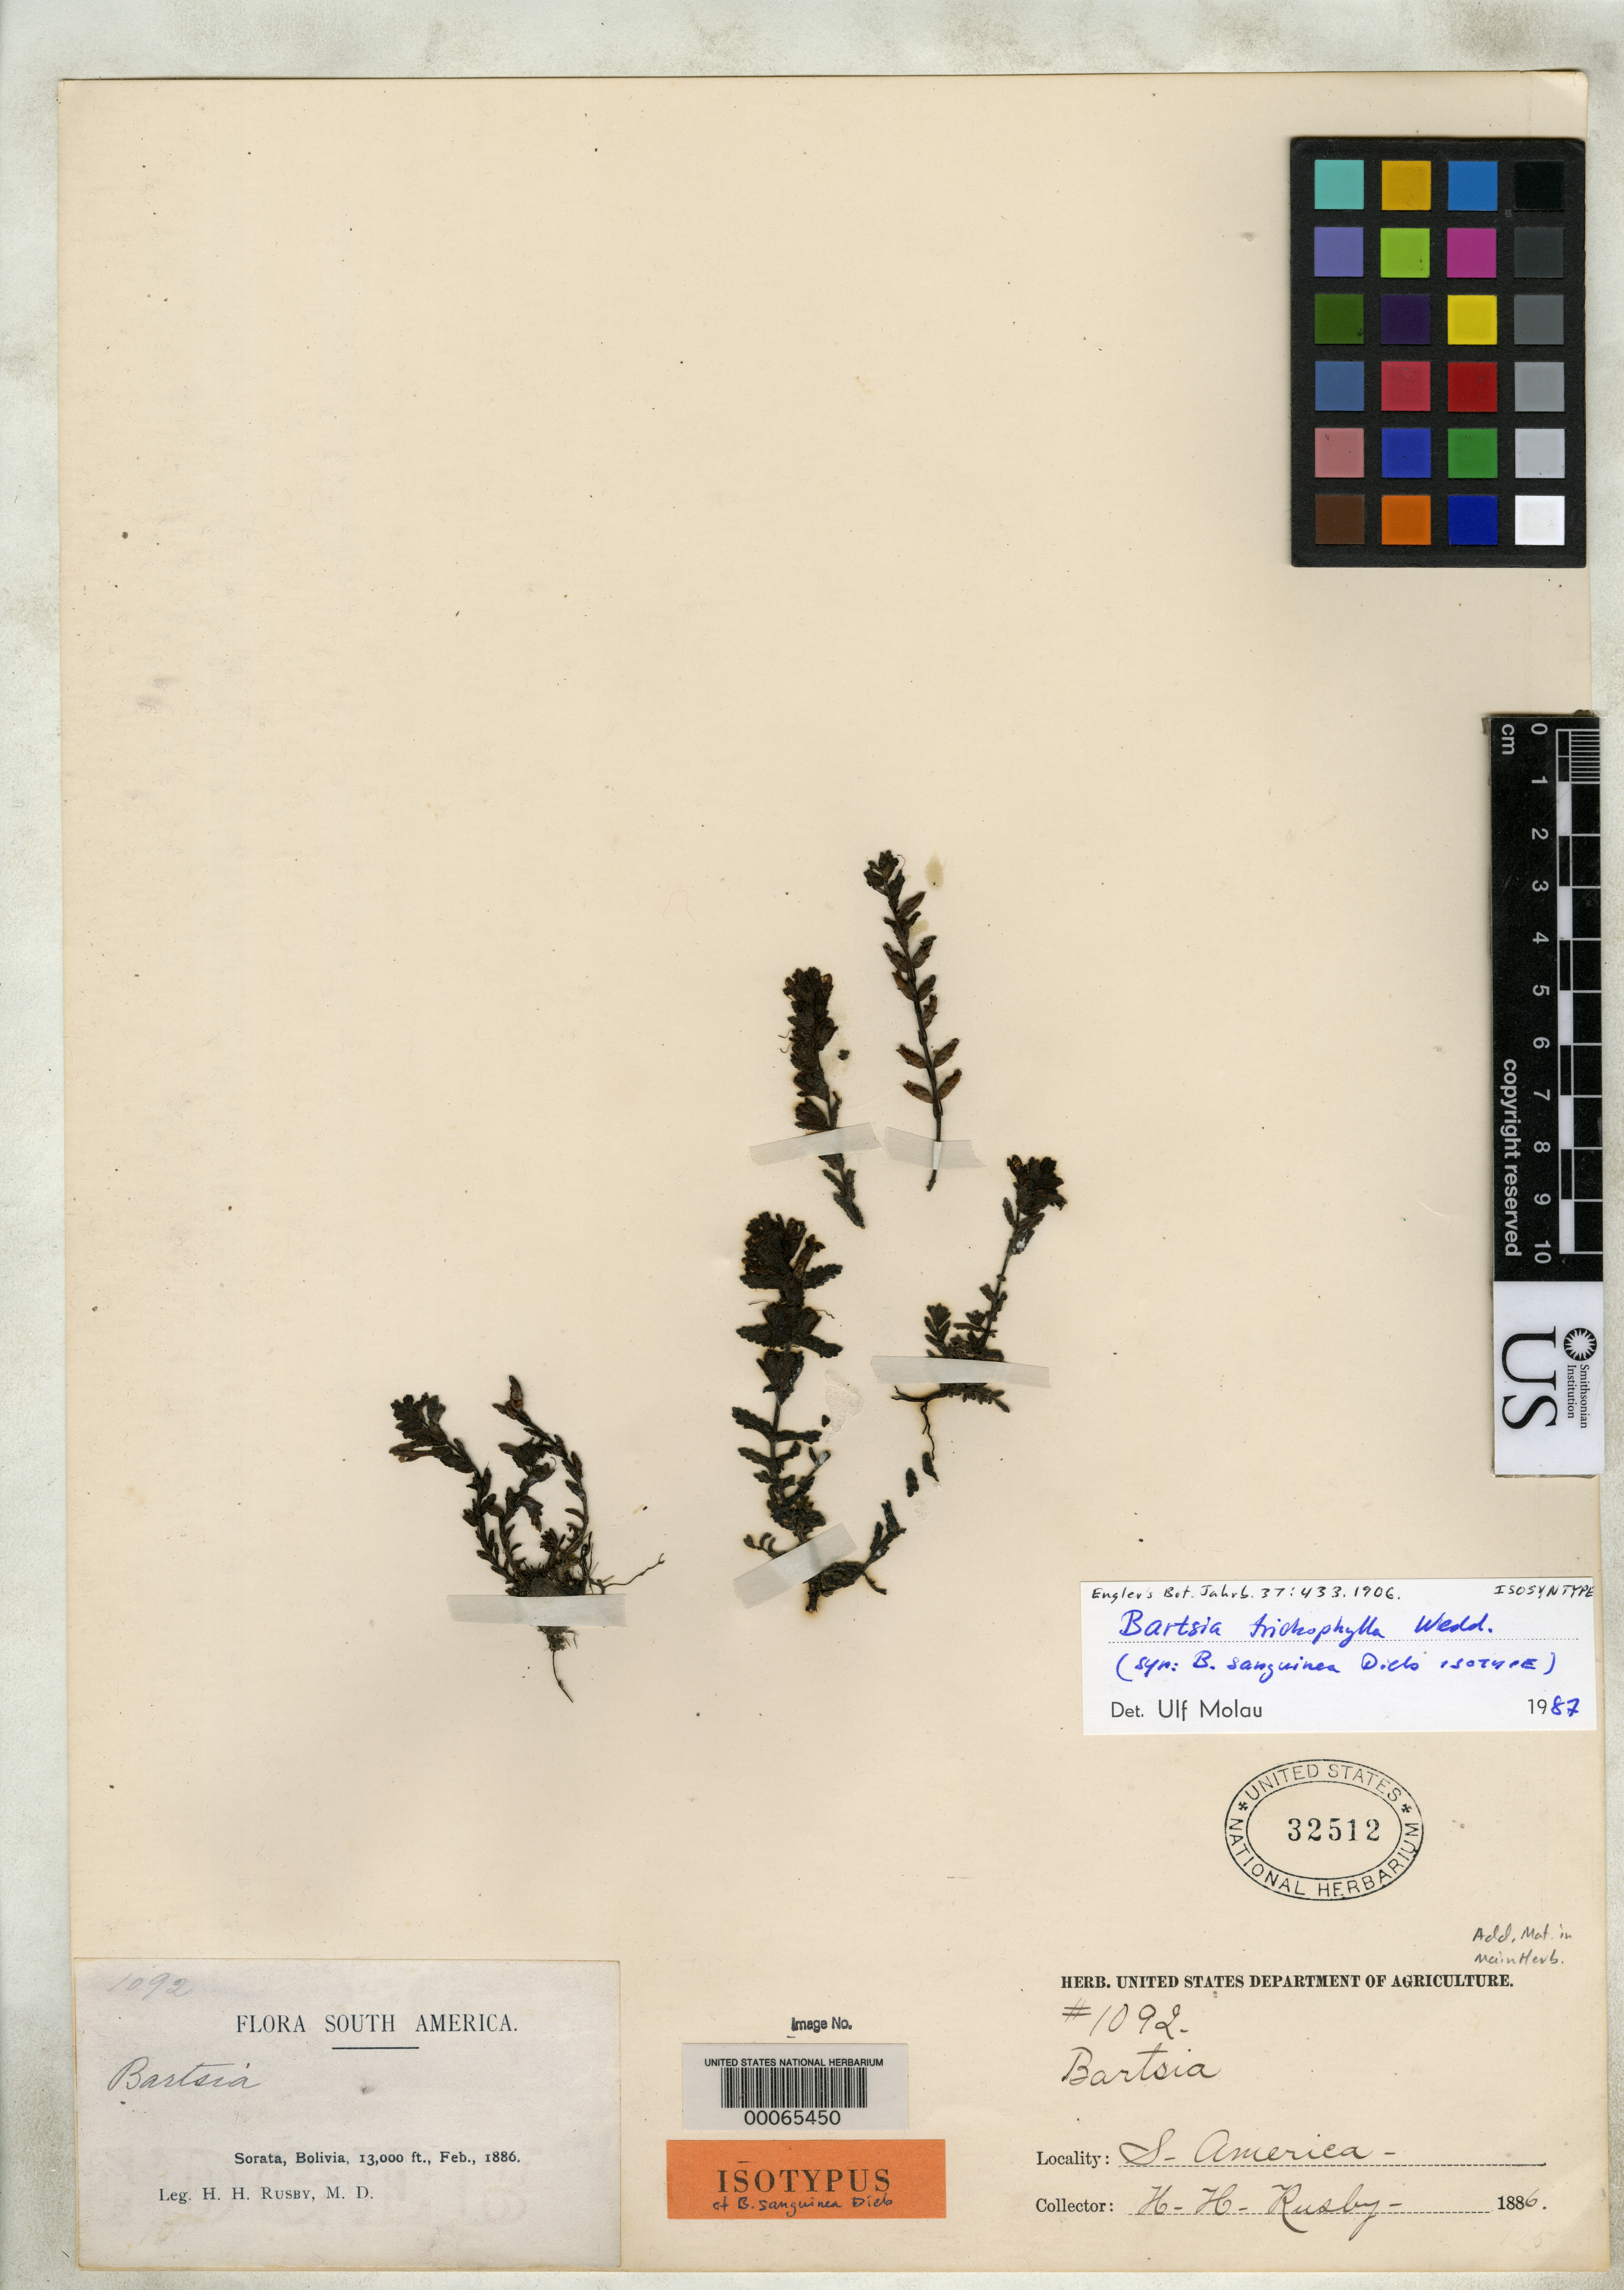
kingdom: Plantae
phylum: Tracheophyta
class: Magnoliopsida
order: Lamiales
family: Orobanchaceae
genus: Bartsia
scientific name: Bartsia sanguinea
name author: Diels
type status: Isolectotype; Isosyntype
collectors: H. H. Rusby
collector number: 1092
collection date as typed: Feb., 1886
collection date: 1886-02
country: Bolivia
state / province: La Páz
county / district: Larecaja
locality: Sorata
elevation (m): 3962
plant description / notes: Annotation label by U. Molau (1987) has been altered (S.F. Smith script, undated).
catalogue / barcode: US 32512